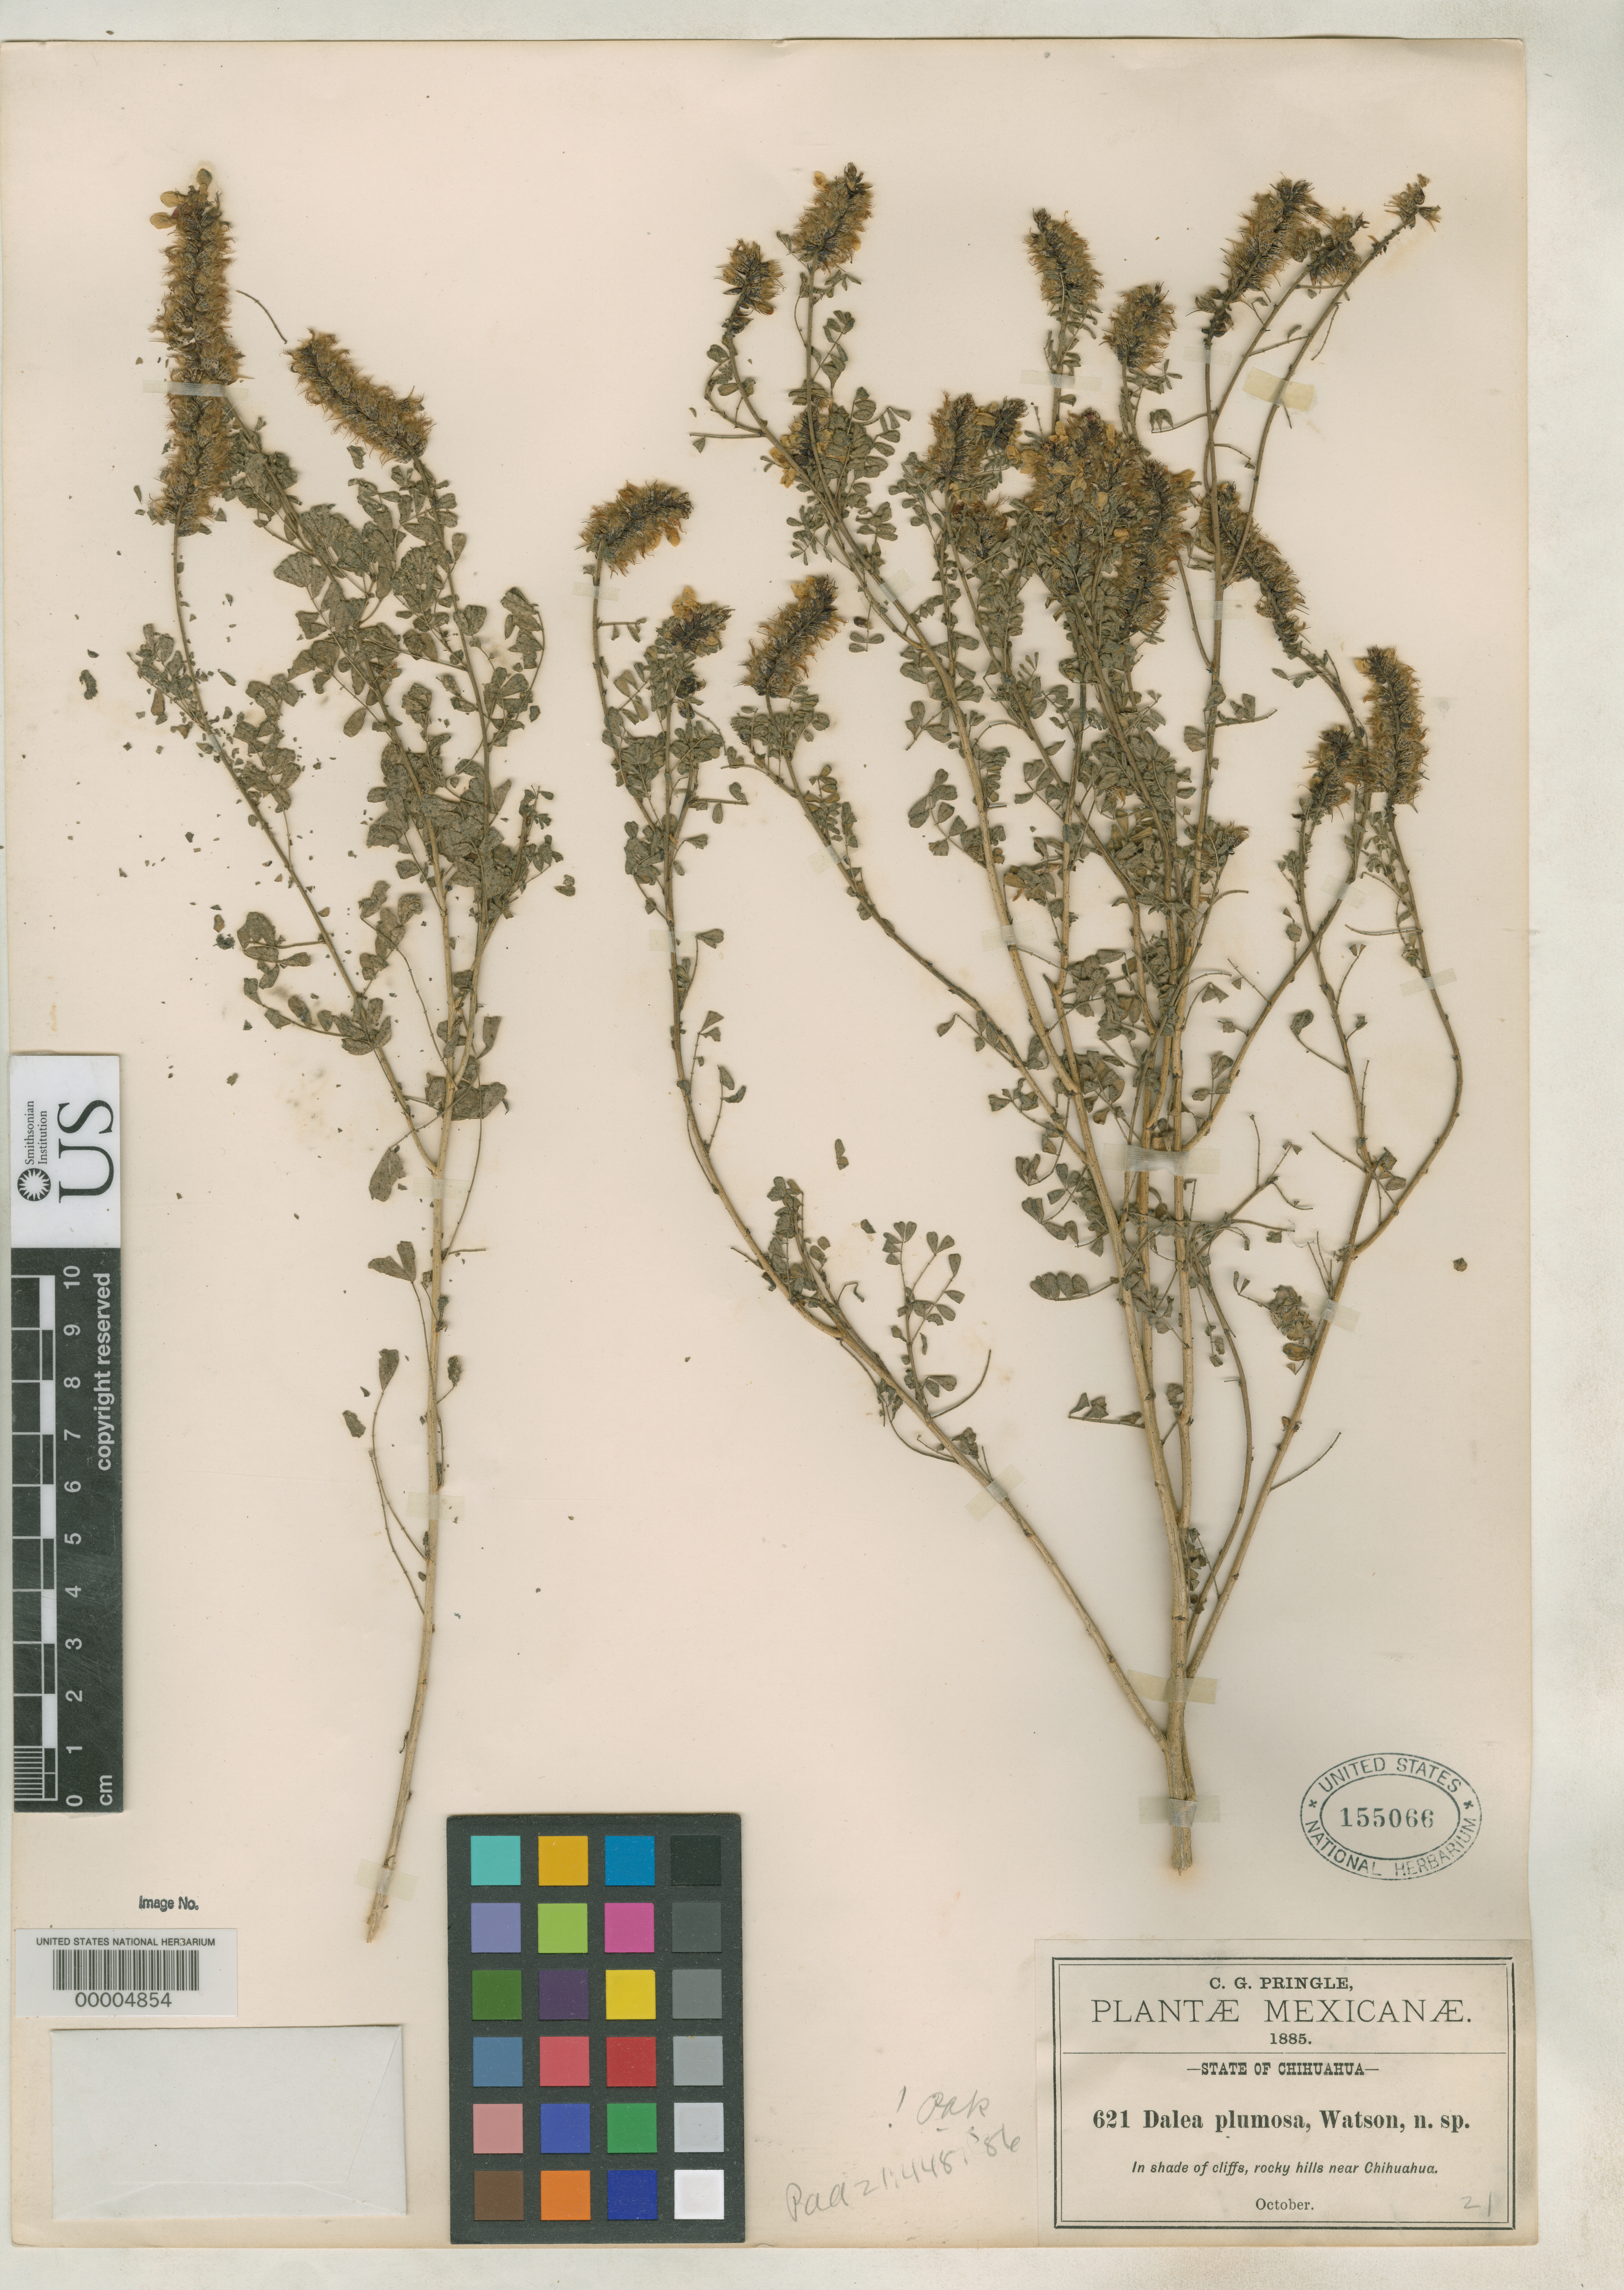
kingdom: Plantae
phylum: Tracheophyta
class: Magnoliopsida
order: Fabales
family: Fabaceae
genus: Dalea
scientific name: Dalea plumosa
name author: S. Watson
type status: Type Collection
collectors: C. G. Pringle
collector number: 621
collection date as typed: Oct 1885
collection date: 1885-10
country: Mexico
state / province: Chihuahua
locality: Hills near Chihuahua.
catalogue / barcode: US 155066